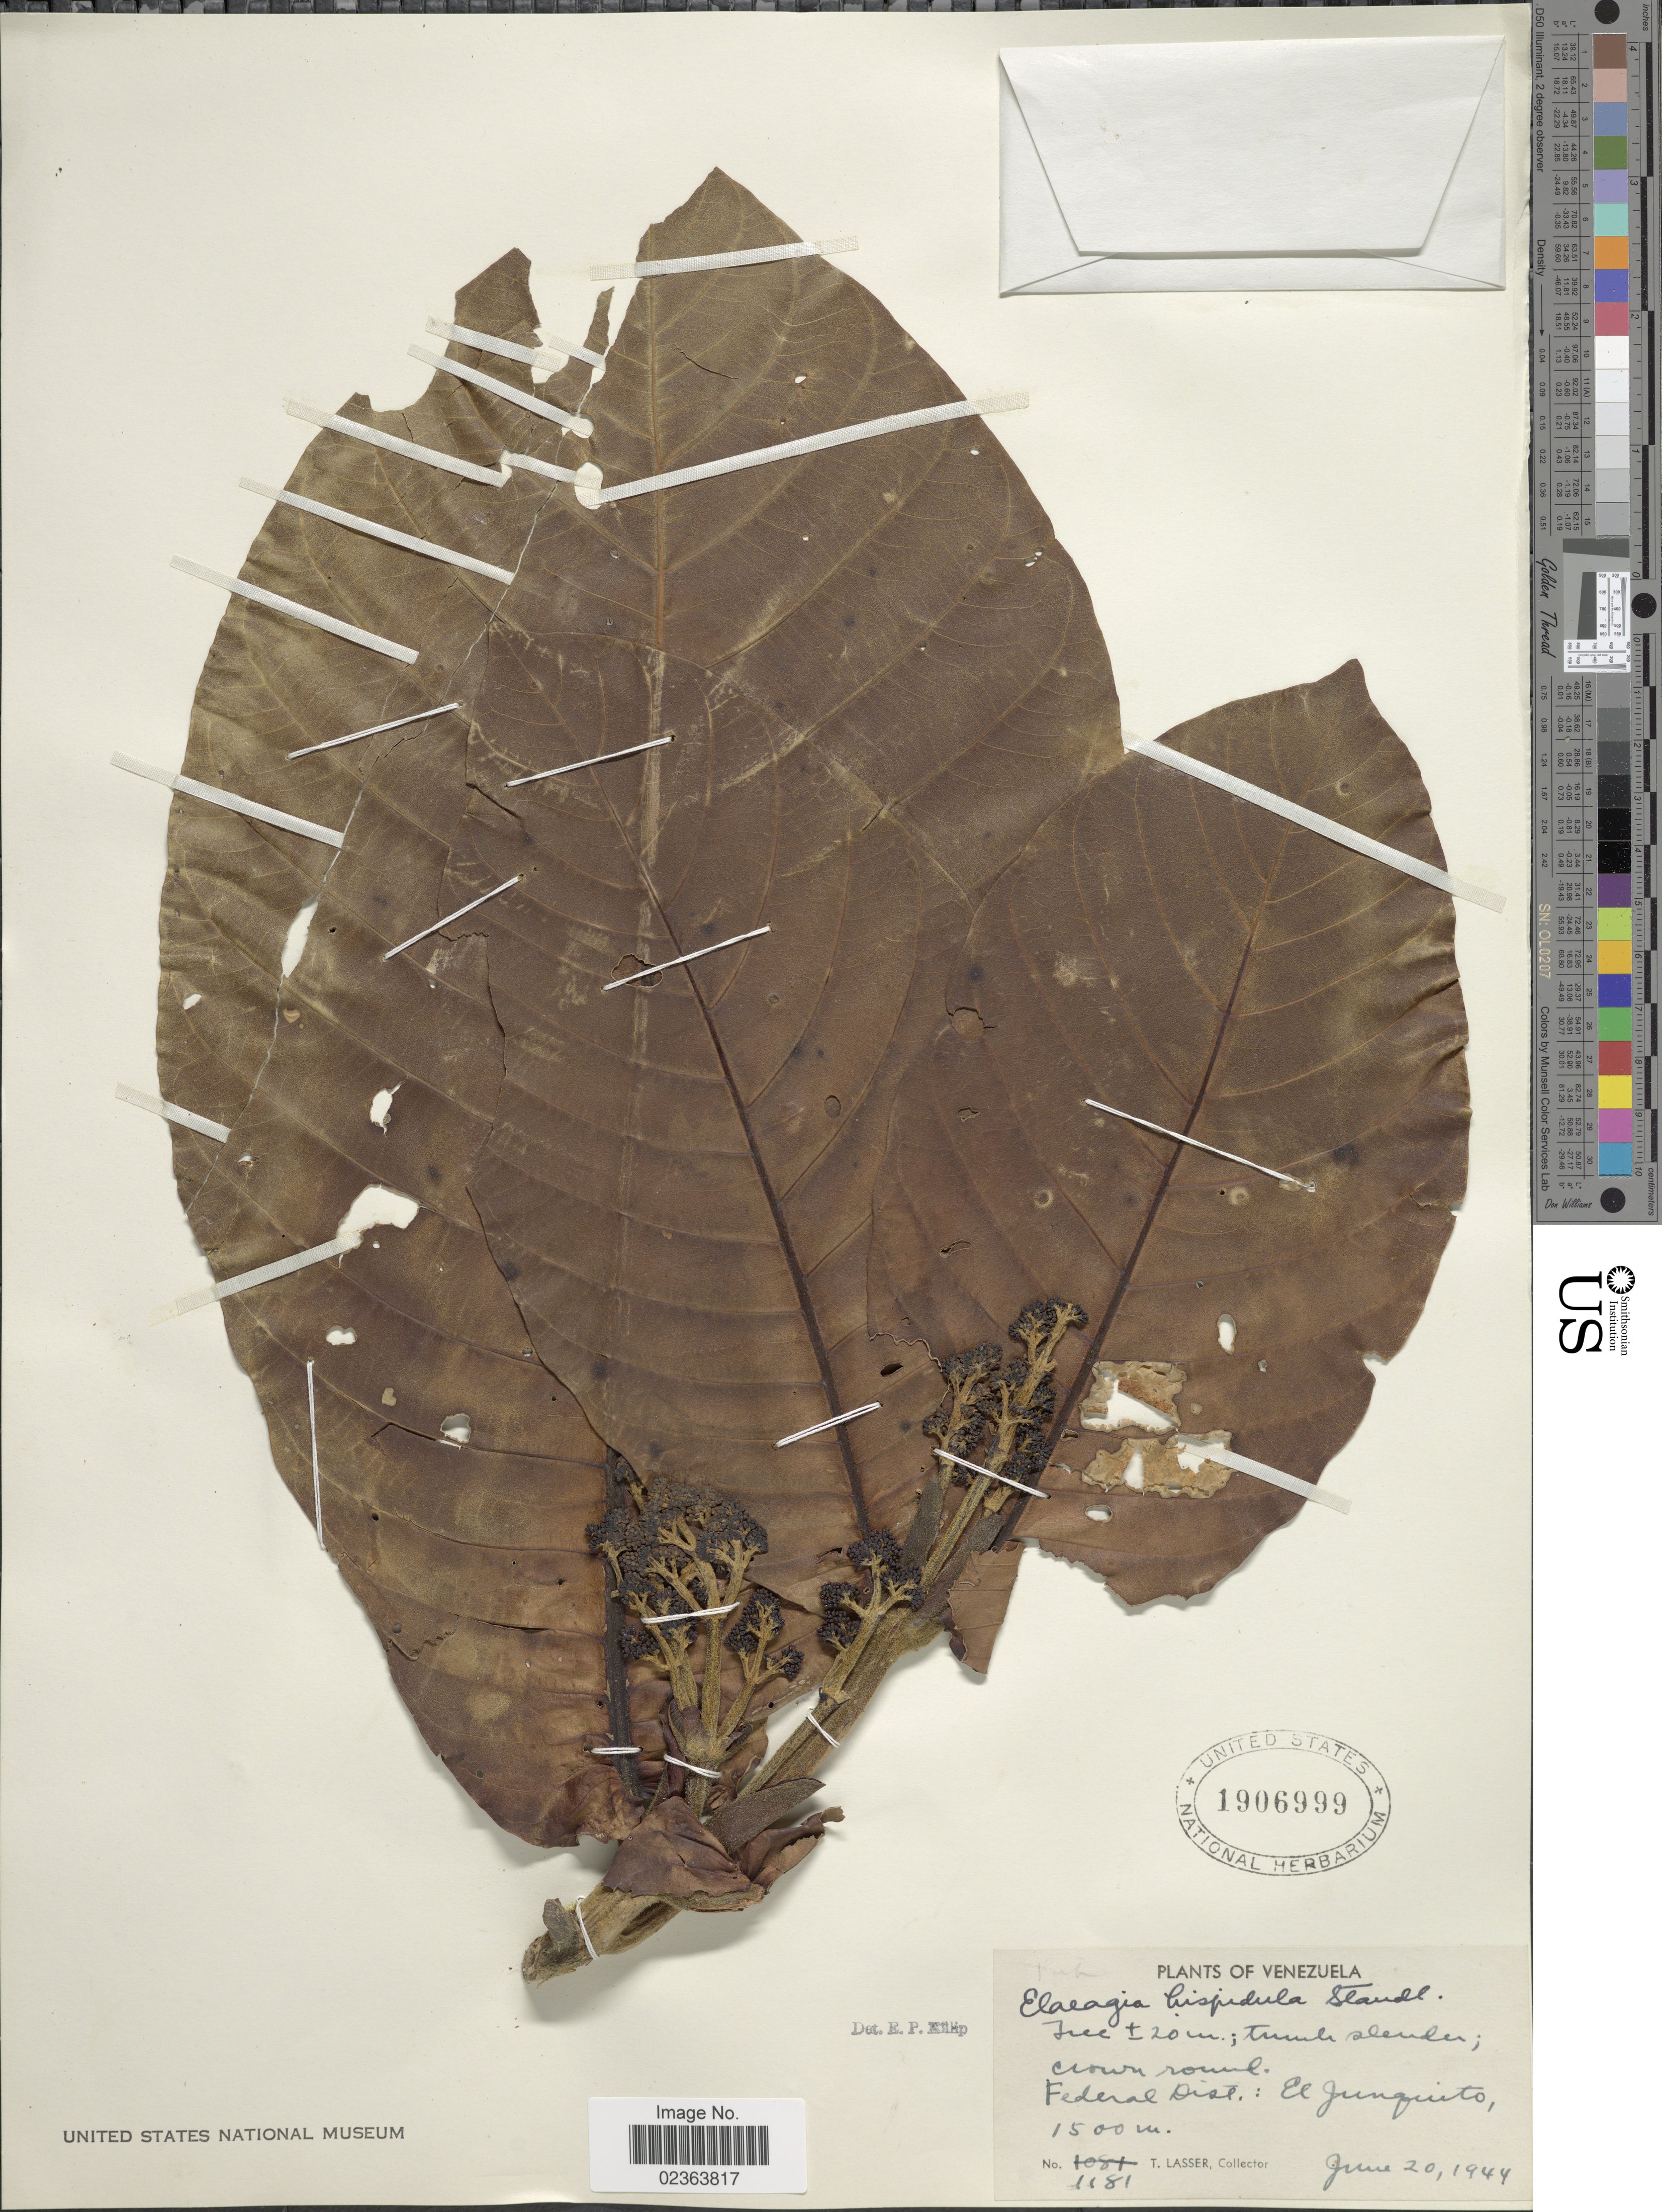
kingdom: Plantae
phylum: Tracheophyta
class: Magnoliopsida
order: Gentianales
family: Rubiaceae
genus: Elaeagia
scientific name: Elaeagia hispidula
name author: Standl.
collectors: T. Lasser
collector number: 1181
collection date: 1944-06-20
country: Venezuela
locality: Federal Dist., El Junquito;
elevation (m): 1500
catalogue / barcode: US 1906999